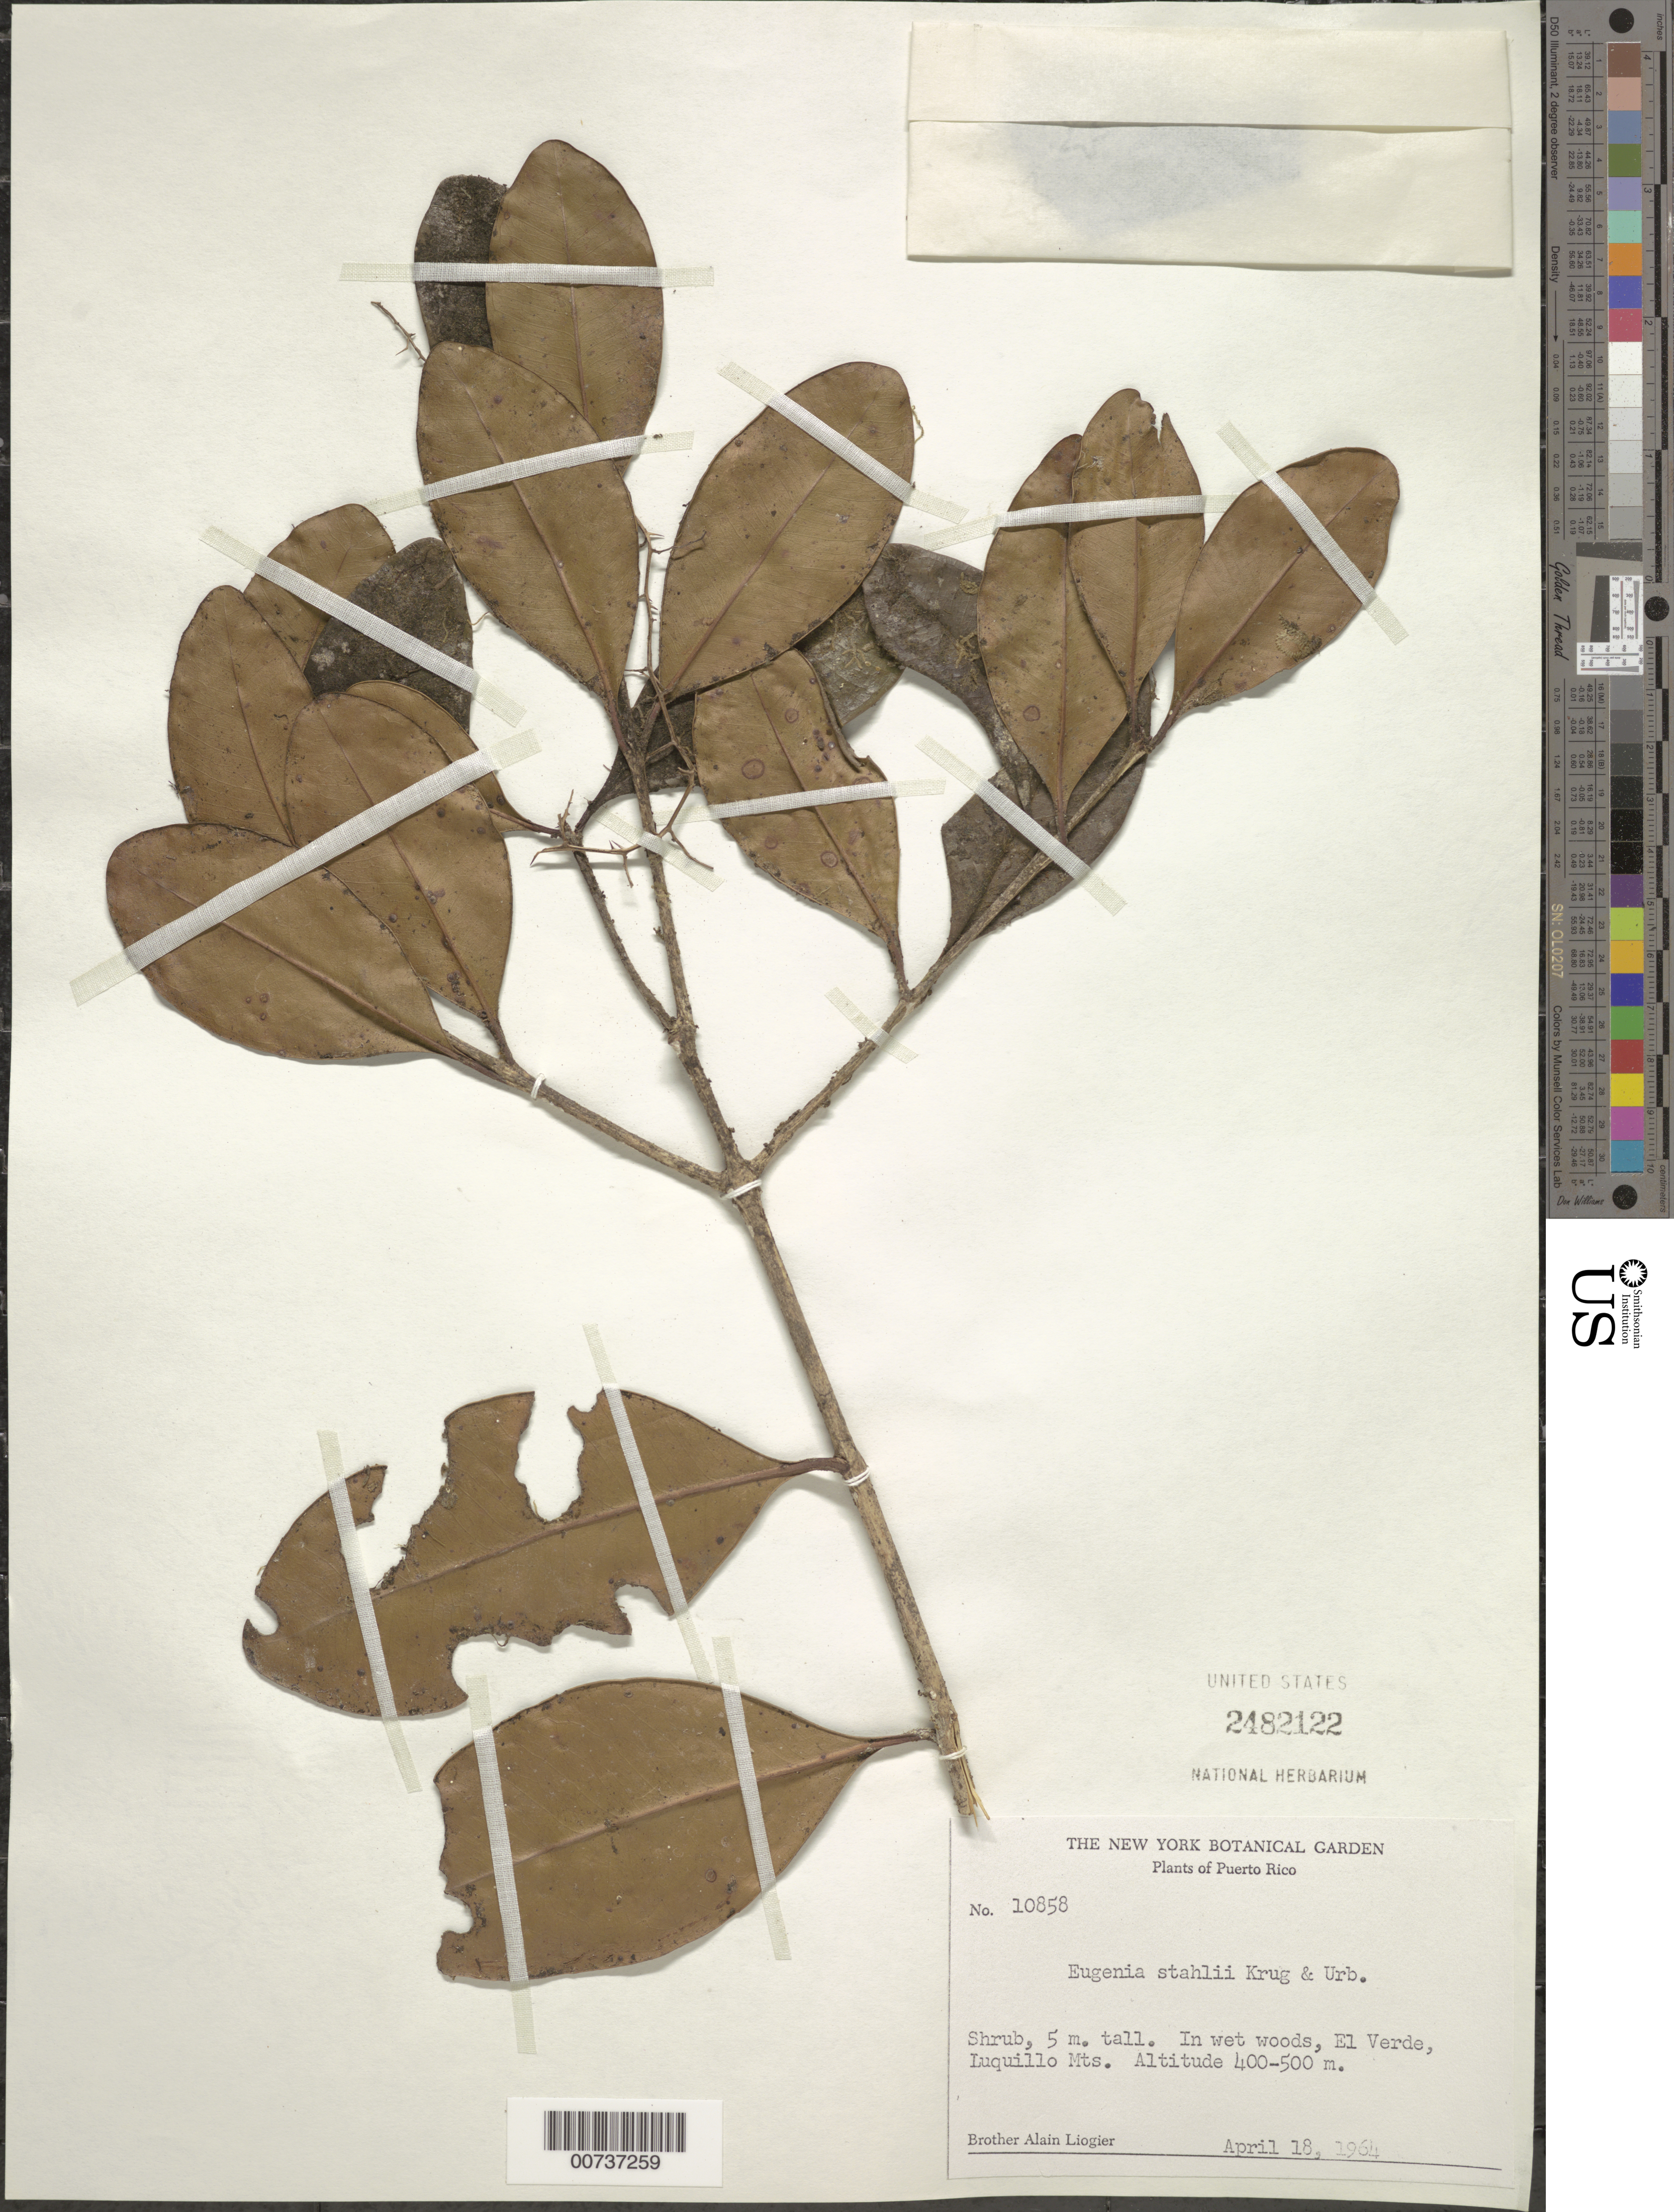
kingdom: Plantae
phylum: Tracheophyta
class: Magnoliopsida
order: Myrtales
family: Myrtaceae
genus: Eugenia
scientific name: Eugenia stahlii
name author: (Kiaersk.) Krug & Urb.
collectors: A. H. Liogier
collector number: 10858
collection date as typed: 18 Apr 1964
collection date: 1964-04-18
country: Puerto Rico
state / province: Luquillo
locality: El Verde, Luquillo Mountains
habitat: In wet woods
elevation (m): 400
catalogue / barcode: US 2482122